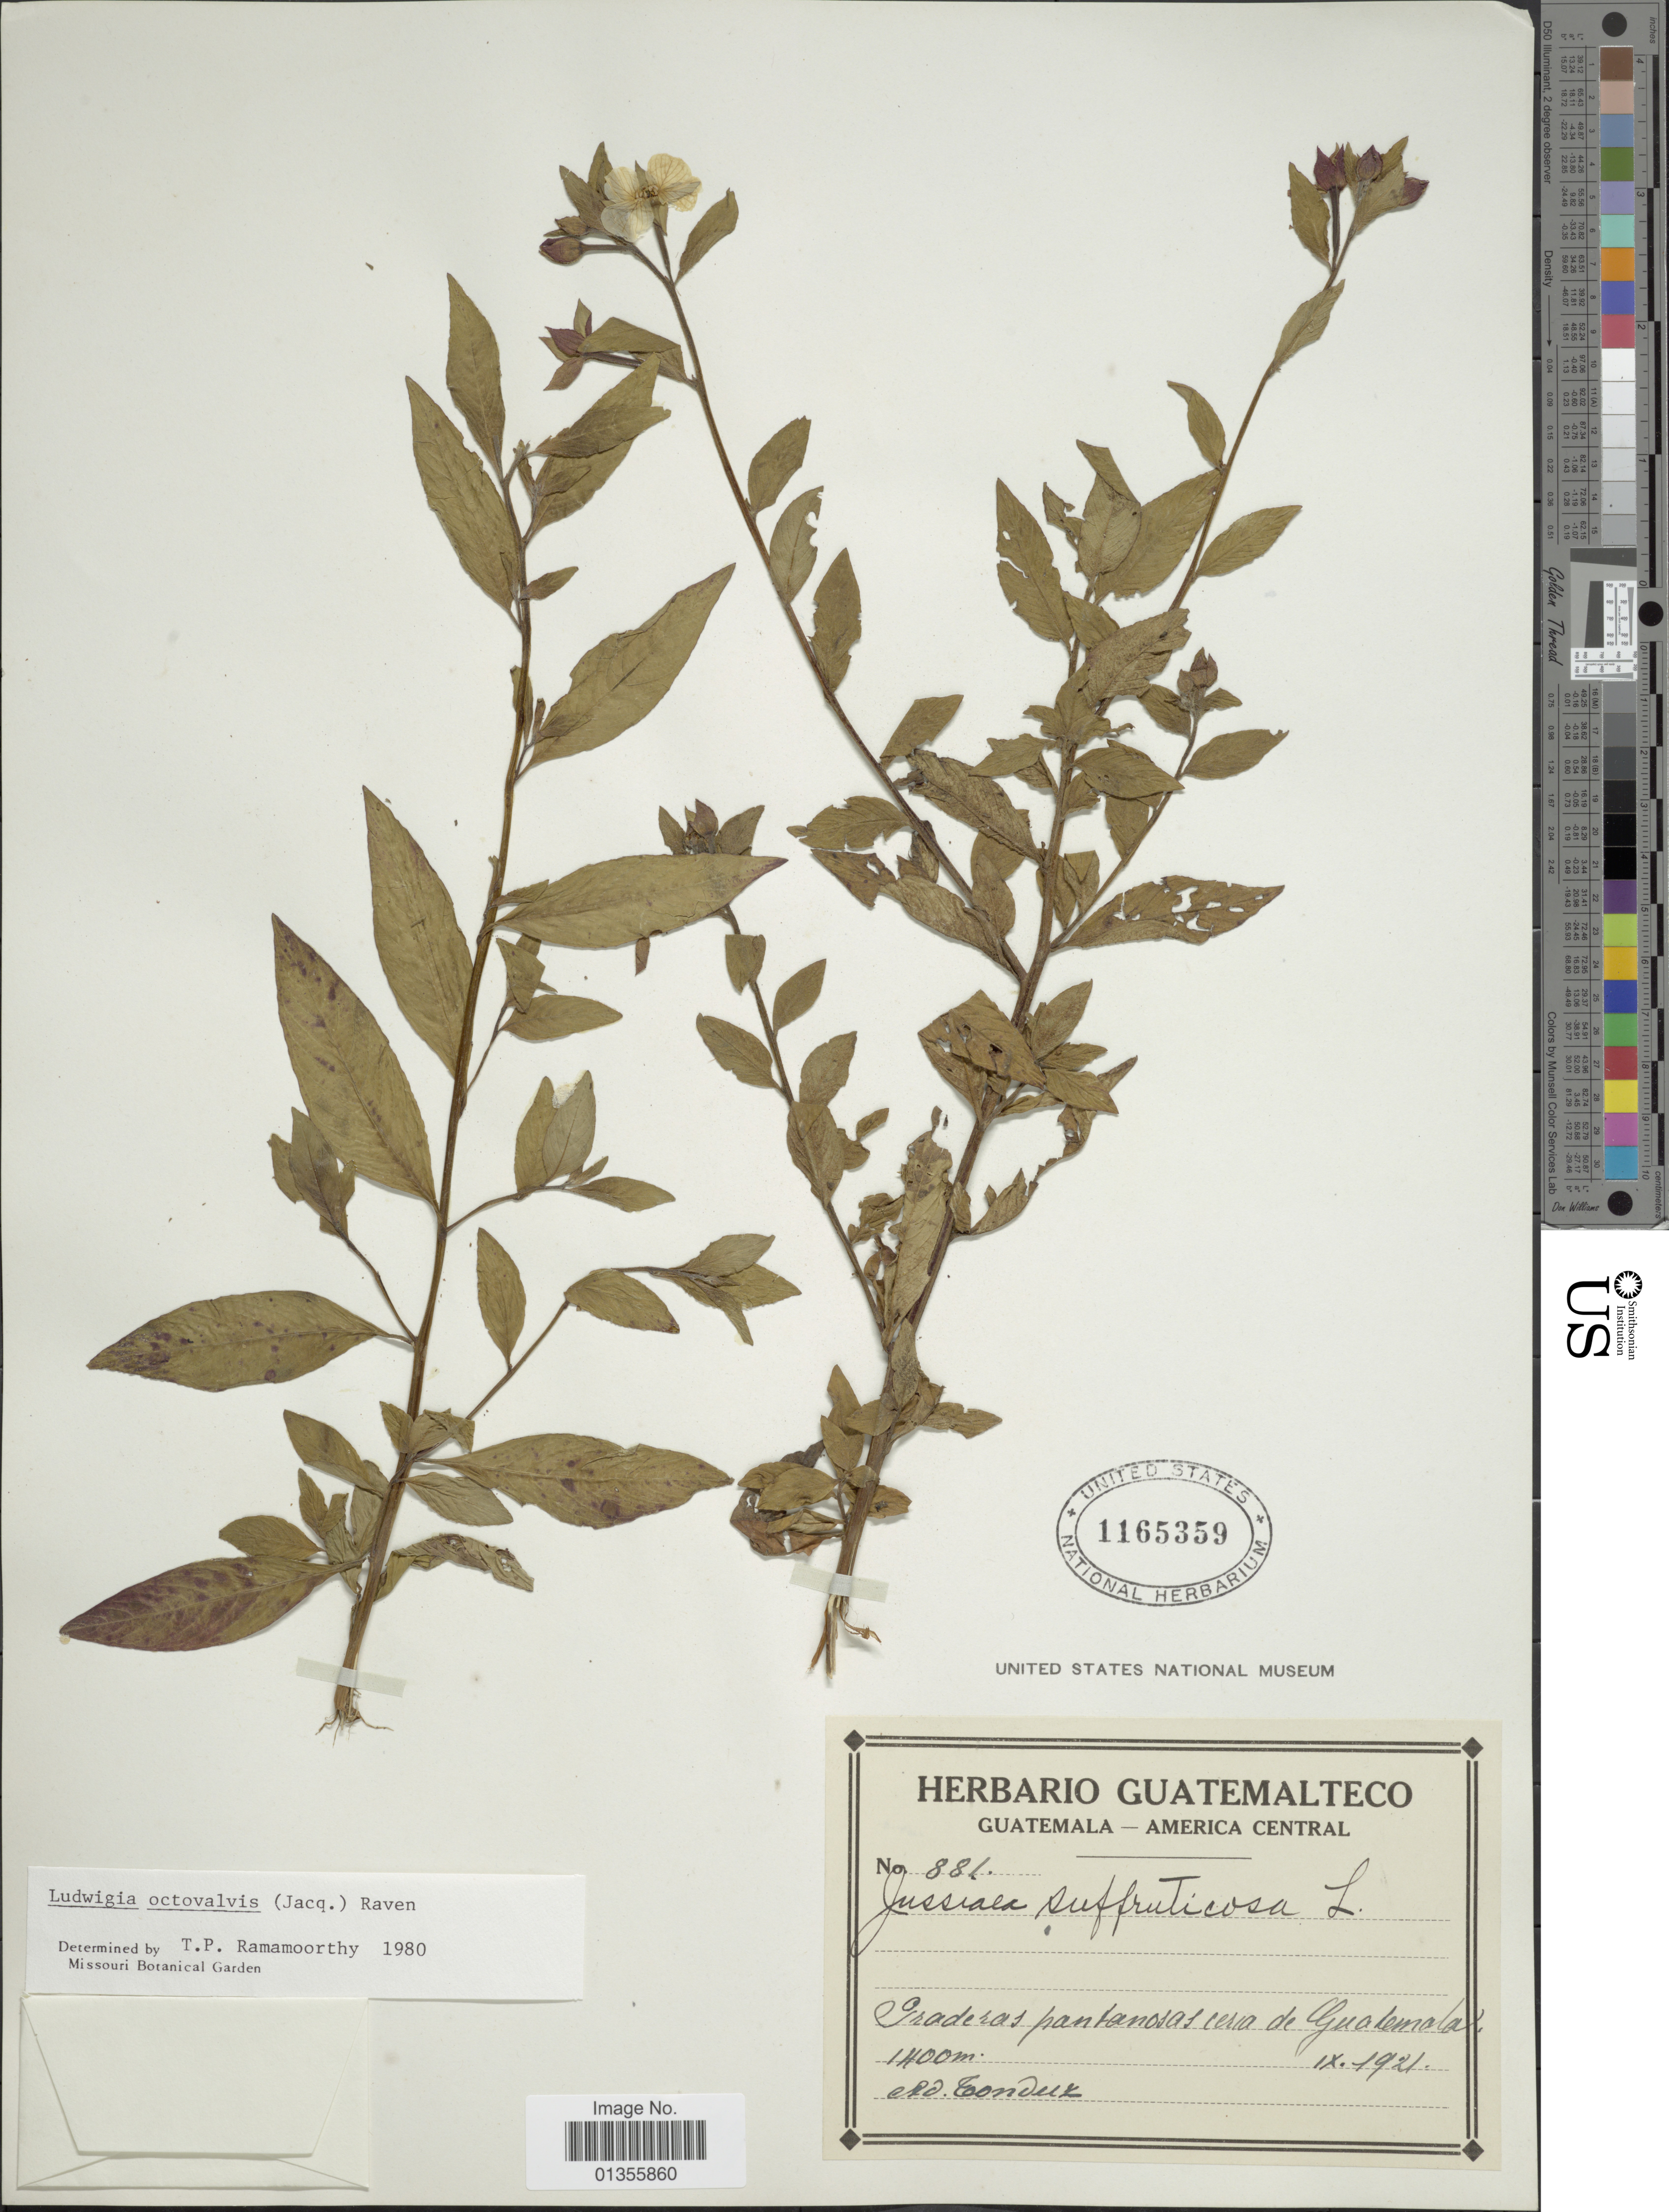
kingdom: Plantae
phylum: Tracheophyta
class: Magnoliopsida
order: Myrtales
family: Onagraceae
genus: Ludwigia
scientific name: Ludwigia octovalvis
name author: (Jacq.) P.H. Raven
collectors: A. Tonduz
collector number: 881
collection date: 1921-09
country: Guatemala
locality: America Central. Graderas pantanosas cerca de Guatemala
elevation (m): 1400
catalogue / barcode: US 1165359